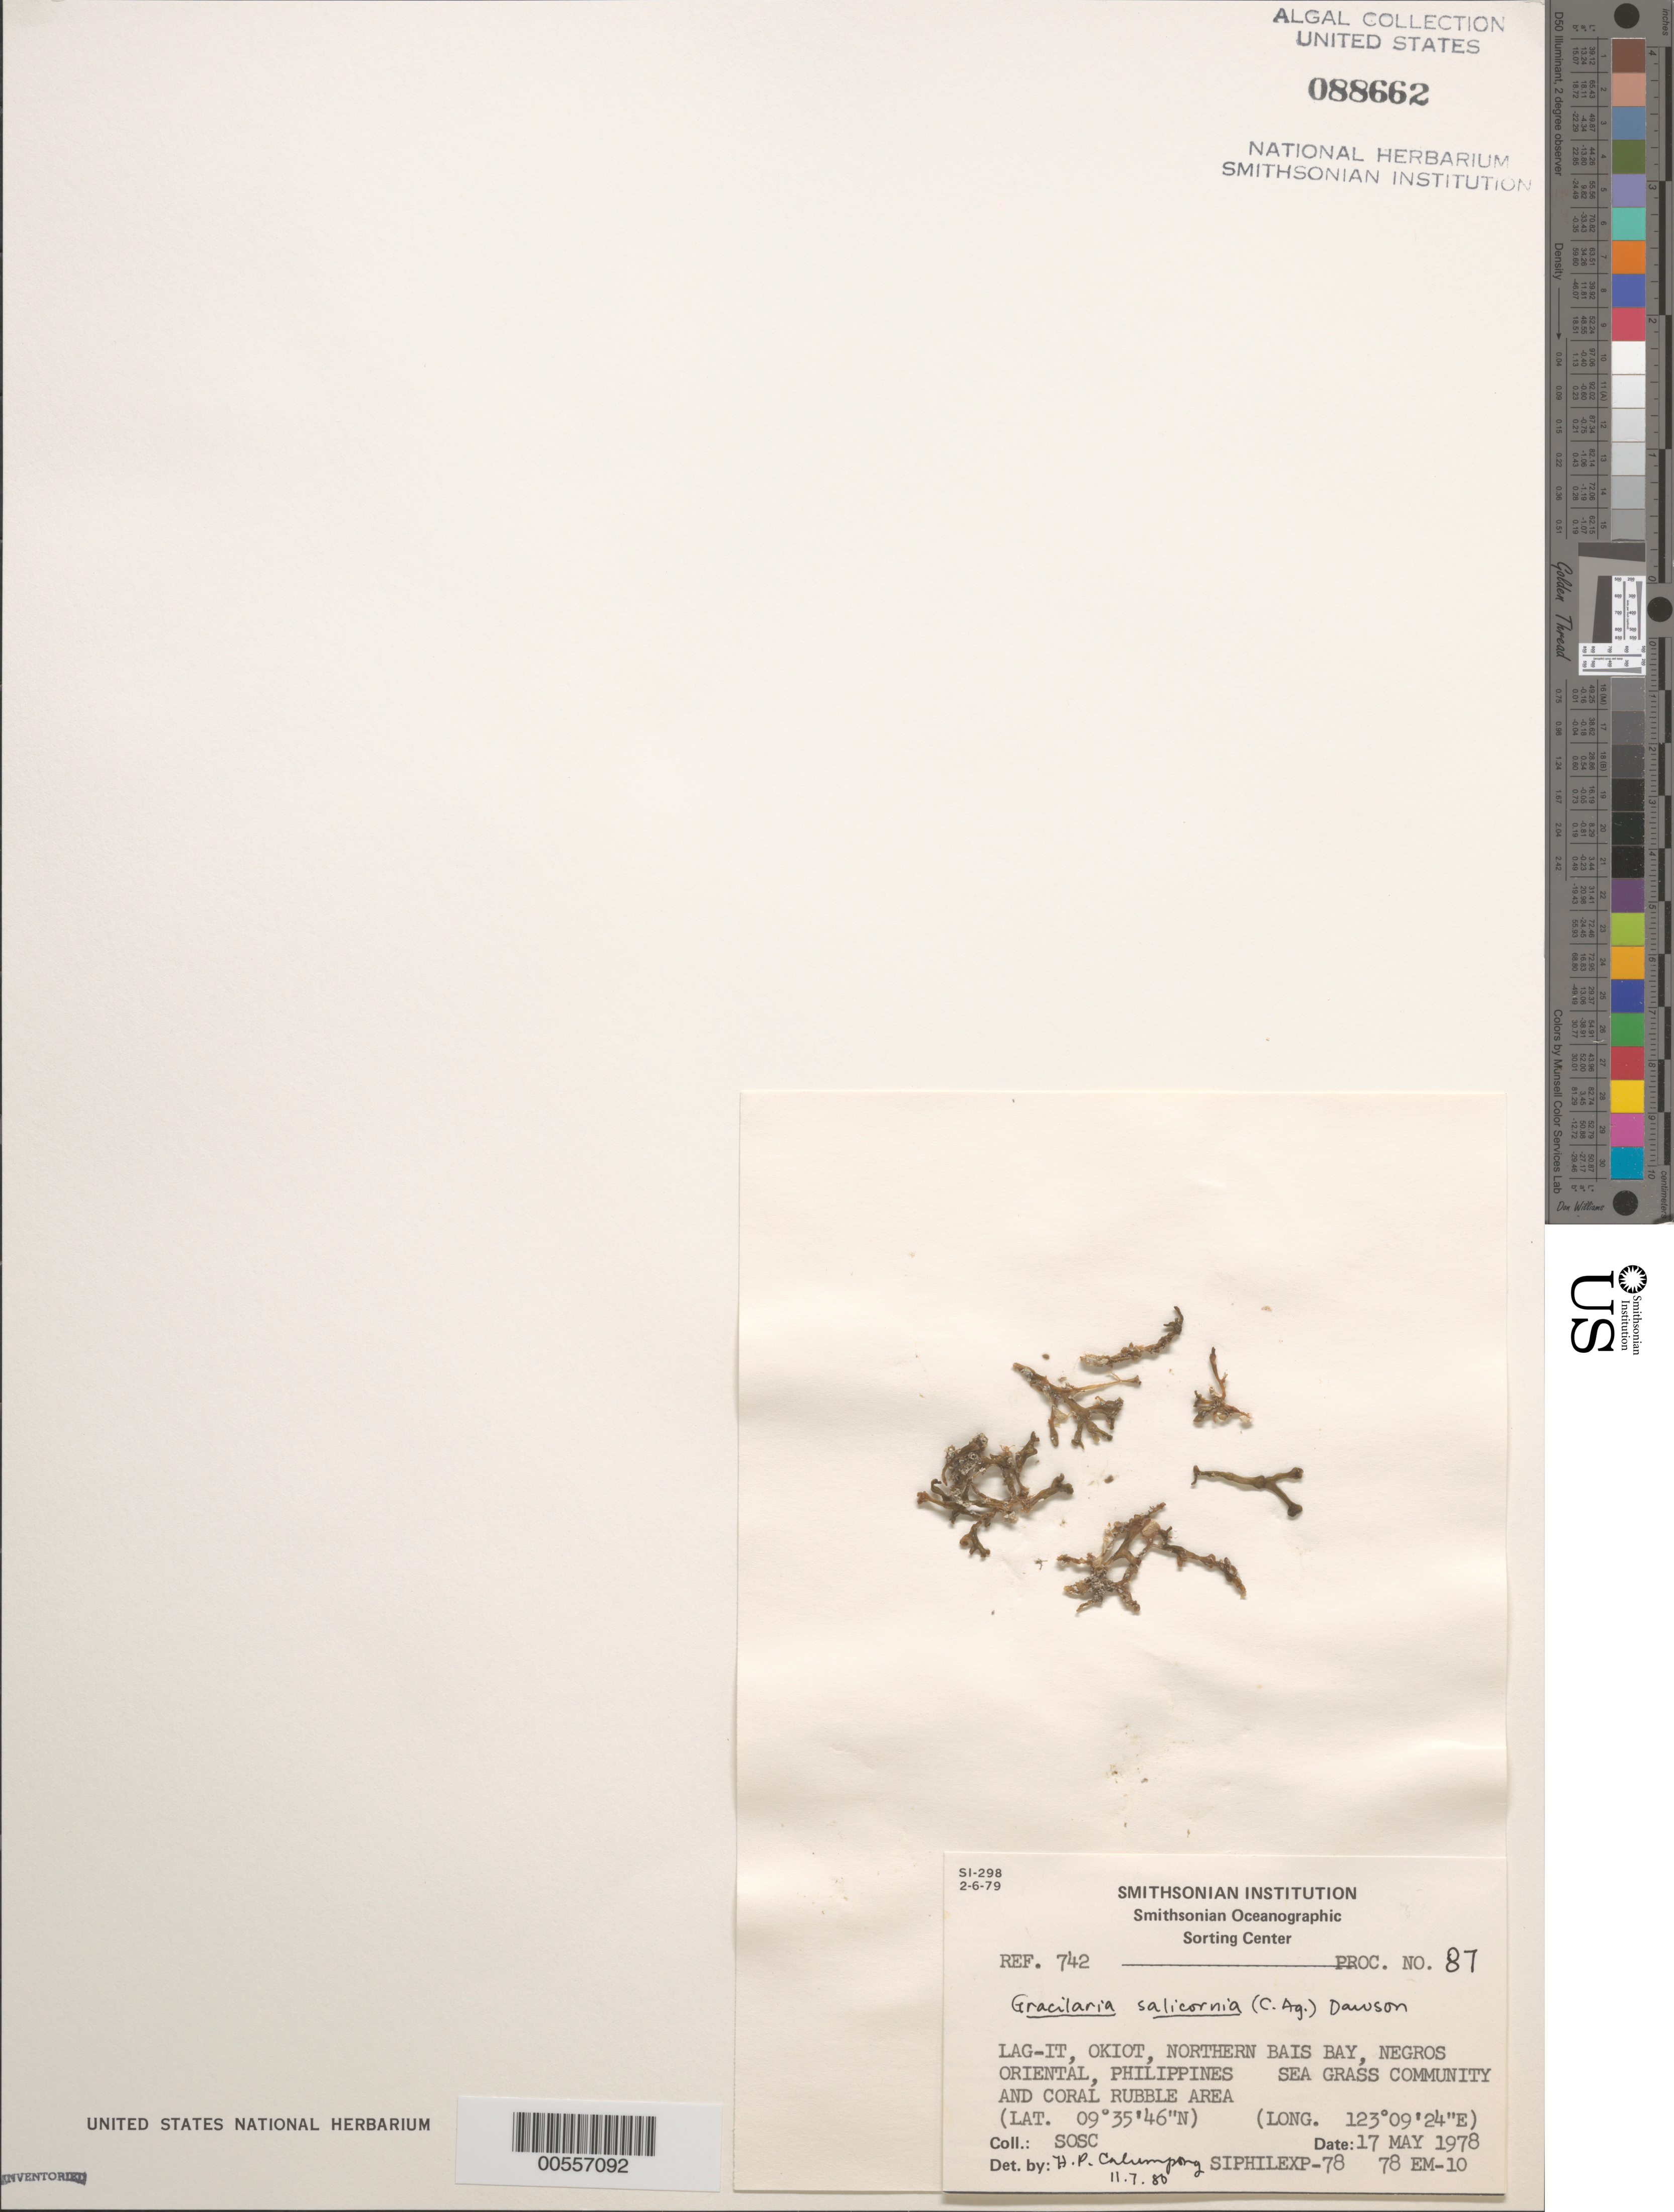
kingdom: Plantae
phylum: Rhodophyta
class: Florideophyceae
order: Gracilariales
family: Gracilariaceae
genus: Gracilaria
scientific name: Gracilaria salicornia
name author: (C. Agardh) E.Y. Dawson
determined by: Calumpong, H. P.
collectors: SOSC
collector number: Station 78 Em-10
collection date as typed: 17 May 1978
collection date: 1978-05-17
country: Philippines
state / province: Central Visayas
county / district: Negros Oriental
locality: Lag-it, okiot, bais bay, negros oriental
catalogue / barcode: US 88662